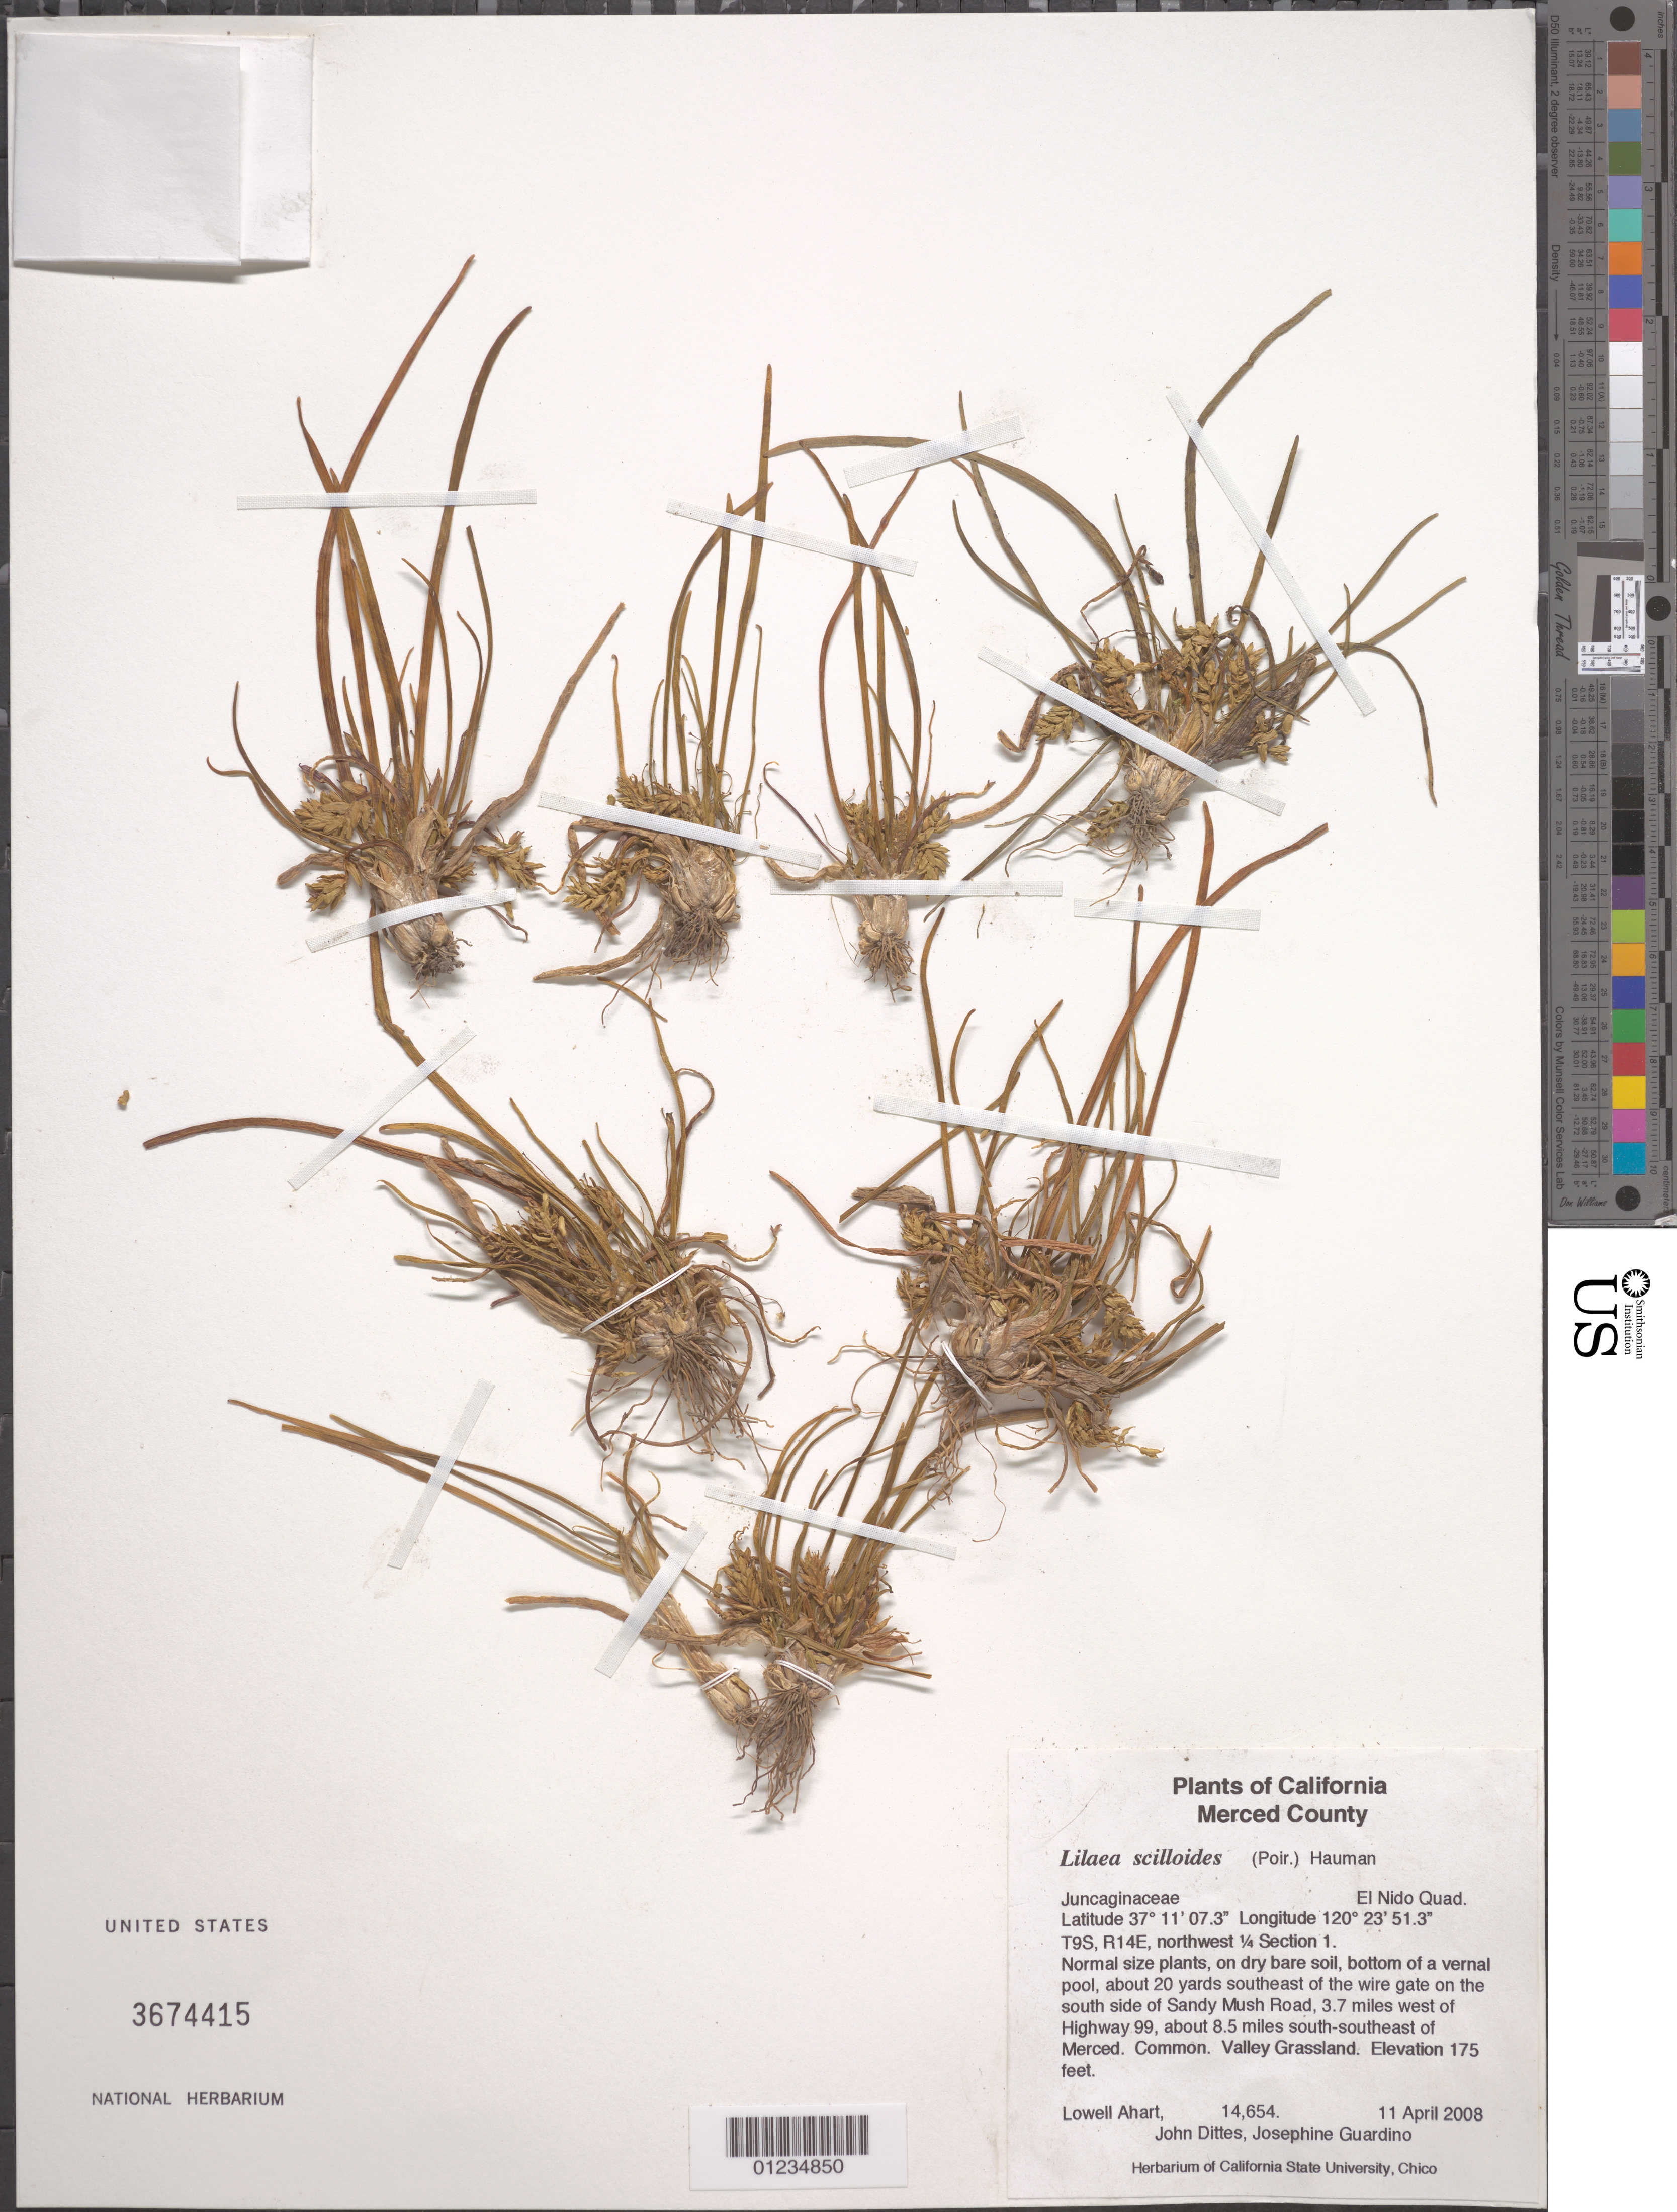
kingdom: Plantae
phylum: Tracheophyta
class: Liliopsida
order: Alismatales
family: Juncaginaceae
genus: Triglochin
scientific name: Triglochin scilloides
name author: (Poir.) Mering & Kadereit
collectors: L. Ahart et al.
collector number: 14,654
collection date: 2008-04-11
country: United States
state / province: California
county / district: Merced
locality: Merced County: Abt. 20 yds. SE of the wire gate on the S side of Sandy Mush Road, 3.7 miles W of HWY 99, abt. 8.5 miles SSE of Merced.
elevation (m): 53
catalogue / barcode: US 3674415